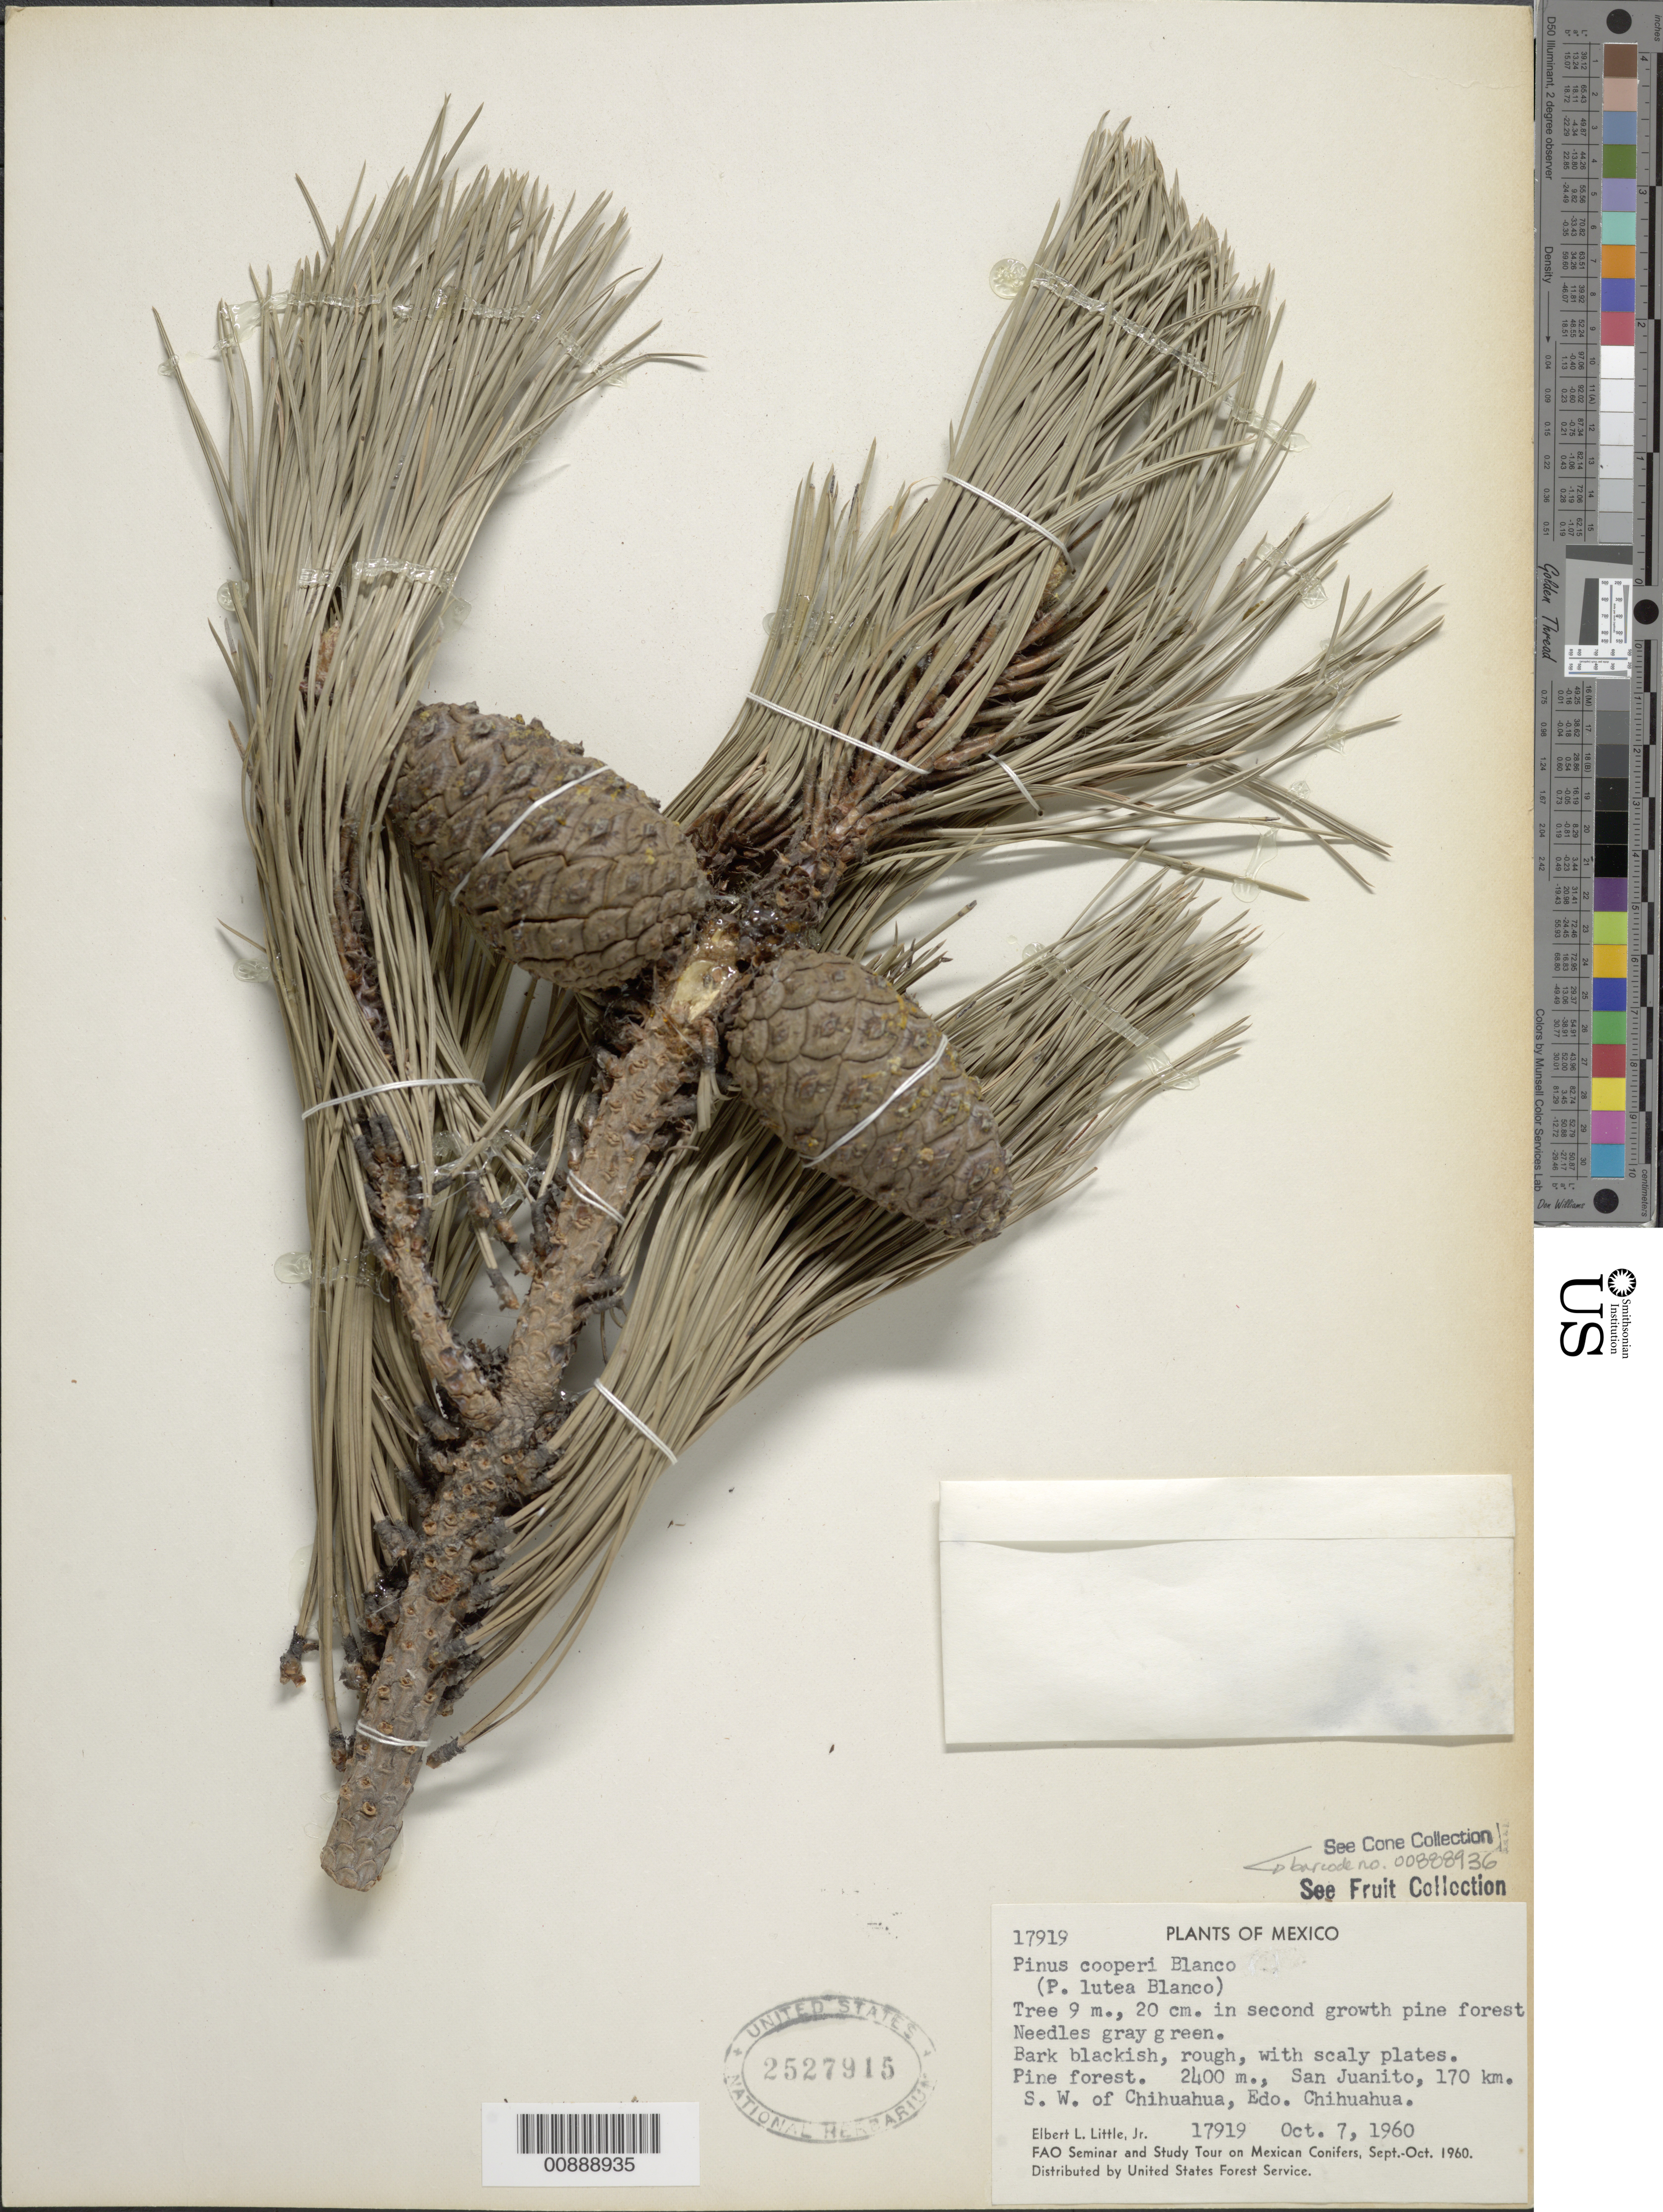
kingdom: Plantae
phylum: Tracheophyta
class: Pinopsida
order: Pinales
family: Pinaceae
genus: Pinus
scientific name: Pinus cooperi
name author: C.E. Blanco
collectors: E. L. Little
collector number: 17919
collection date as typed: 07 Oct 1960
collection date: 1960-10-07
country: Mexico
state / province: Chihuahua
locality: San Juanito, 170 km. SW of Chihuahua, Chihuahua.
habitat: In second growth Pine forest.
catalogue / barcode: US 2527915